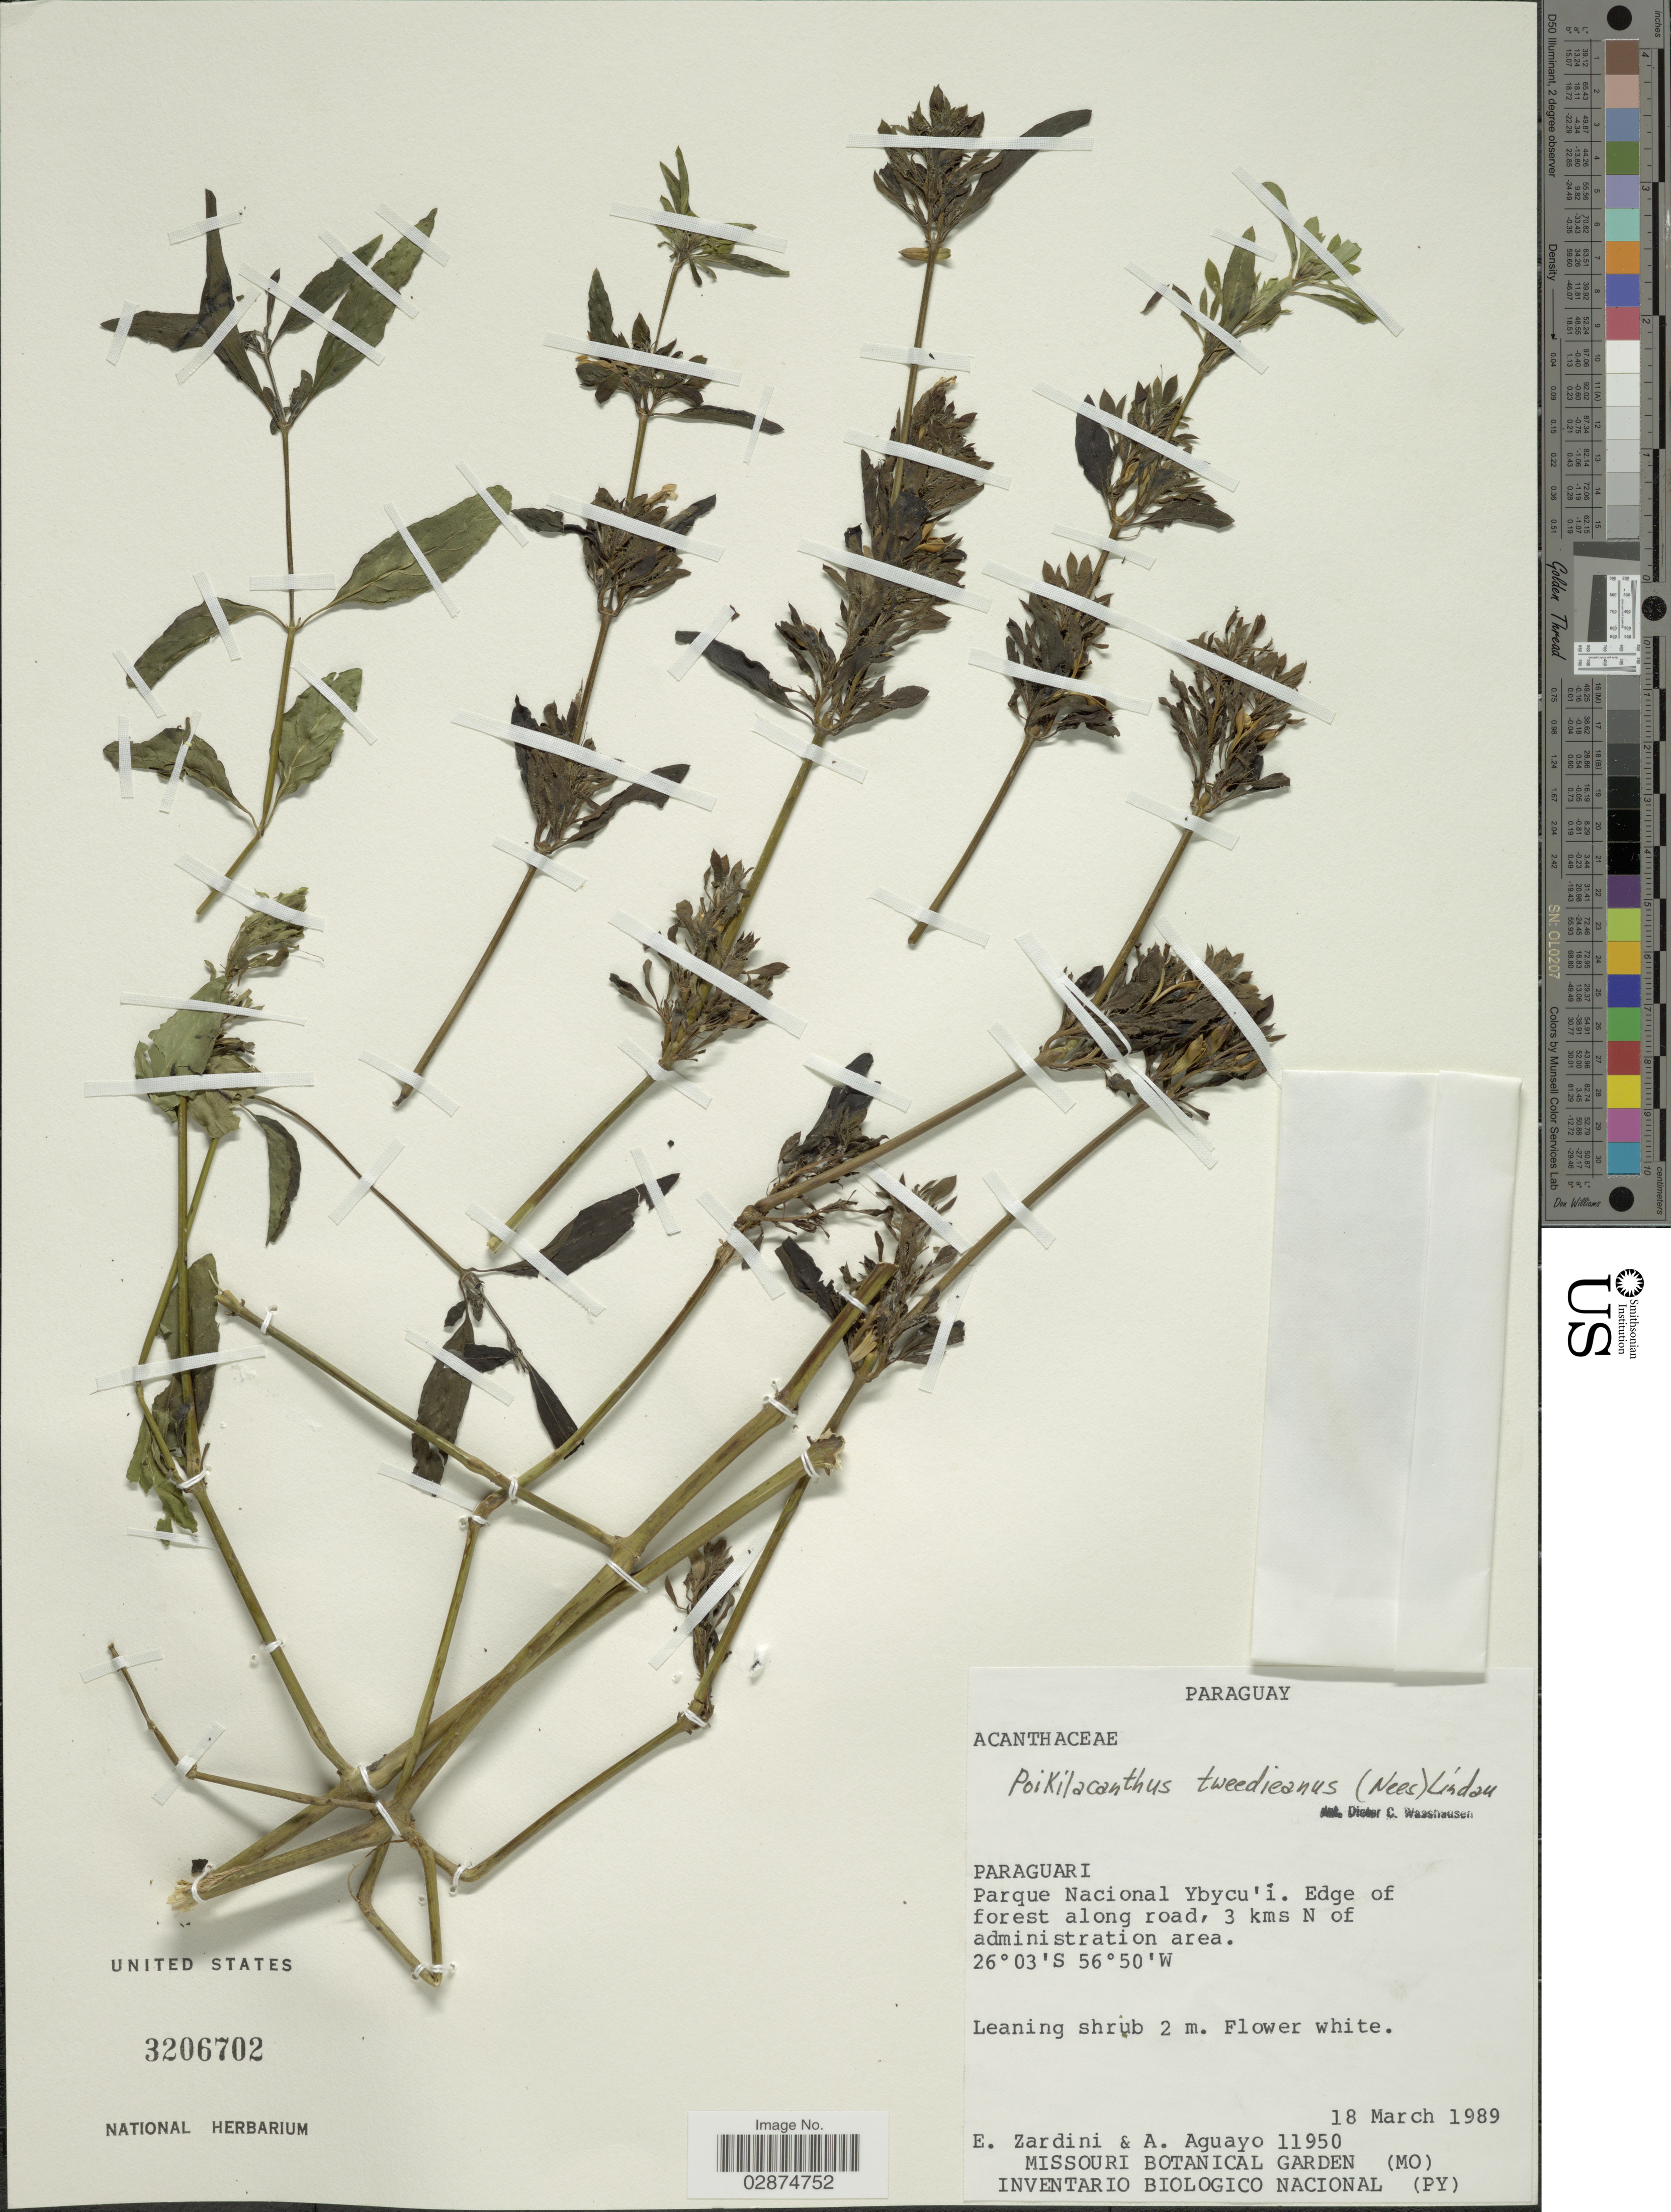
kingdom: Plantae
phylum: Tracheophyta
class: Magnoliopsida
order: Lamiales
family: Acanthaceae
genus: Poikilacanthus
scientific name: Poikilacanthus glandulosus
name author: (Nees) Ariza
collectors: E. Zardini & A. Aguayo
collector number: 11950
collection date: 1989-03-18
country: Paraguay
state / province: Paraguari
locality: Parque Nacional Ybycu'í. Edge of forest along road, 3 kms N of administration area.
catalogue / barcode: US 3206702